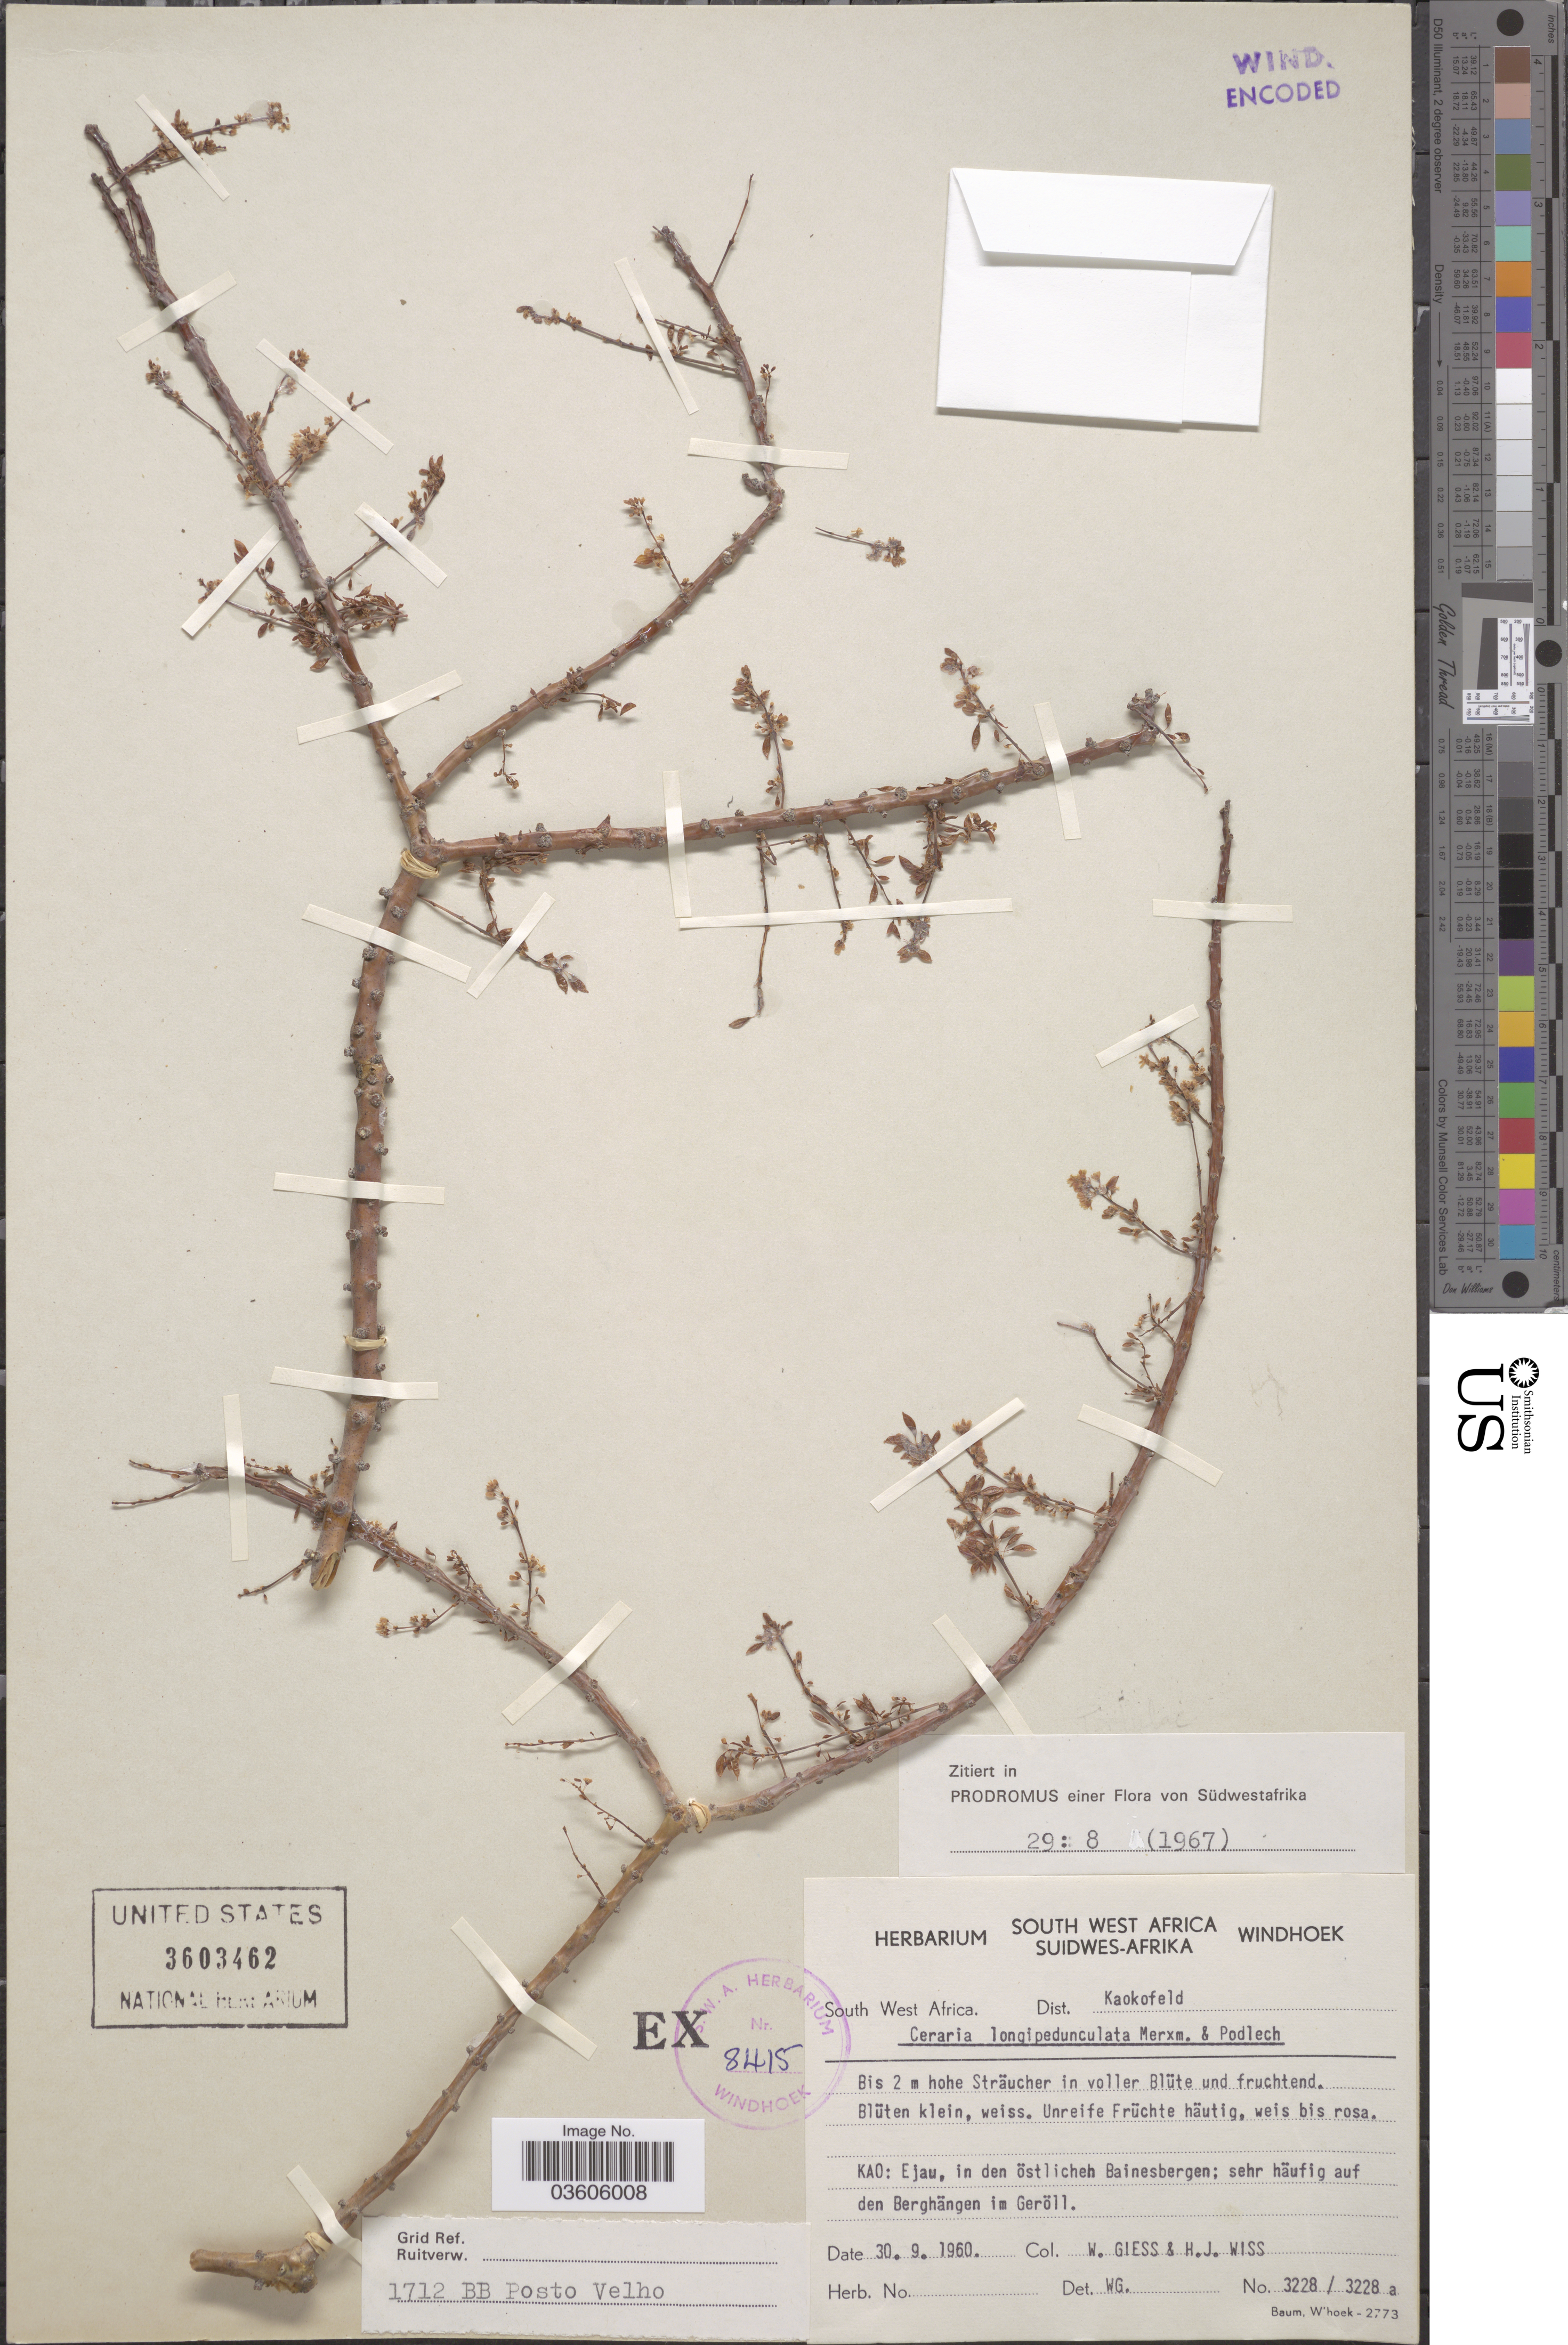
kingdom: Plantae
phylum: Tracheophyta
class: Magnoliopsida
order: Caryophyllales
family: Didiereaceae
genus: Ceraria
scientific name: Ceraria longipedunculata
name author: Merxm. & Podlech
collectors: W. Giess & H. Wiss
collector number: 3228/3228 a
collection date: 1960-09-30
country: Namibia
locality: South West Africa. Dist. Kaokofeld. Kao: Ejau, in den östlichen Bainesbergen; sehr häufig auf den Berghängen im Geröll.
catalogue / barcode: US 3603462